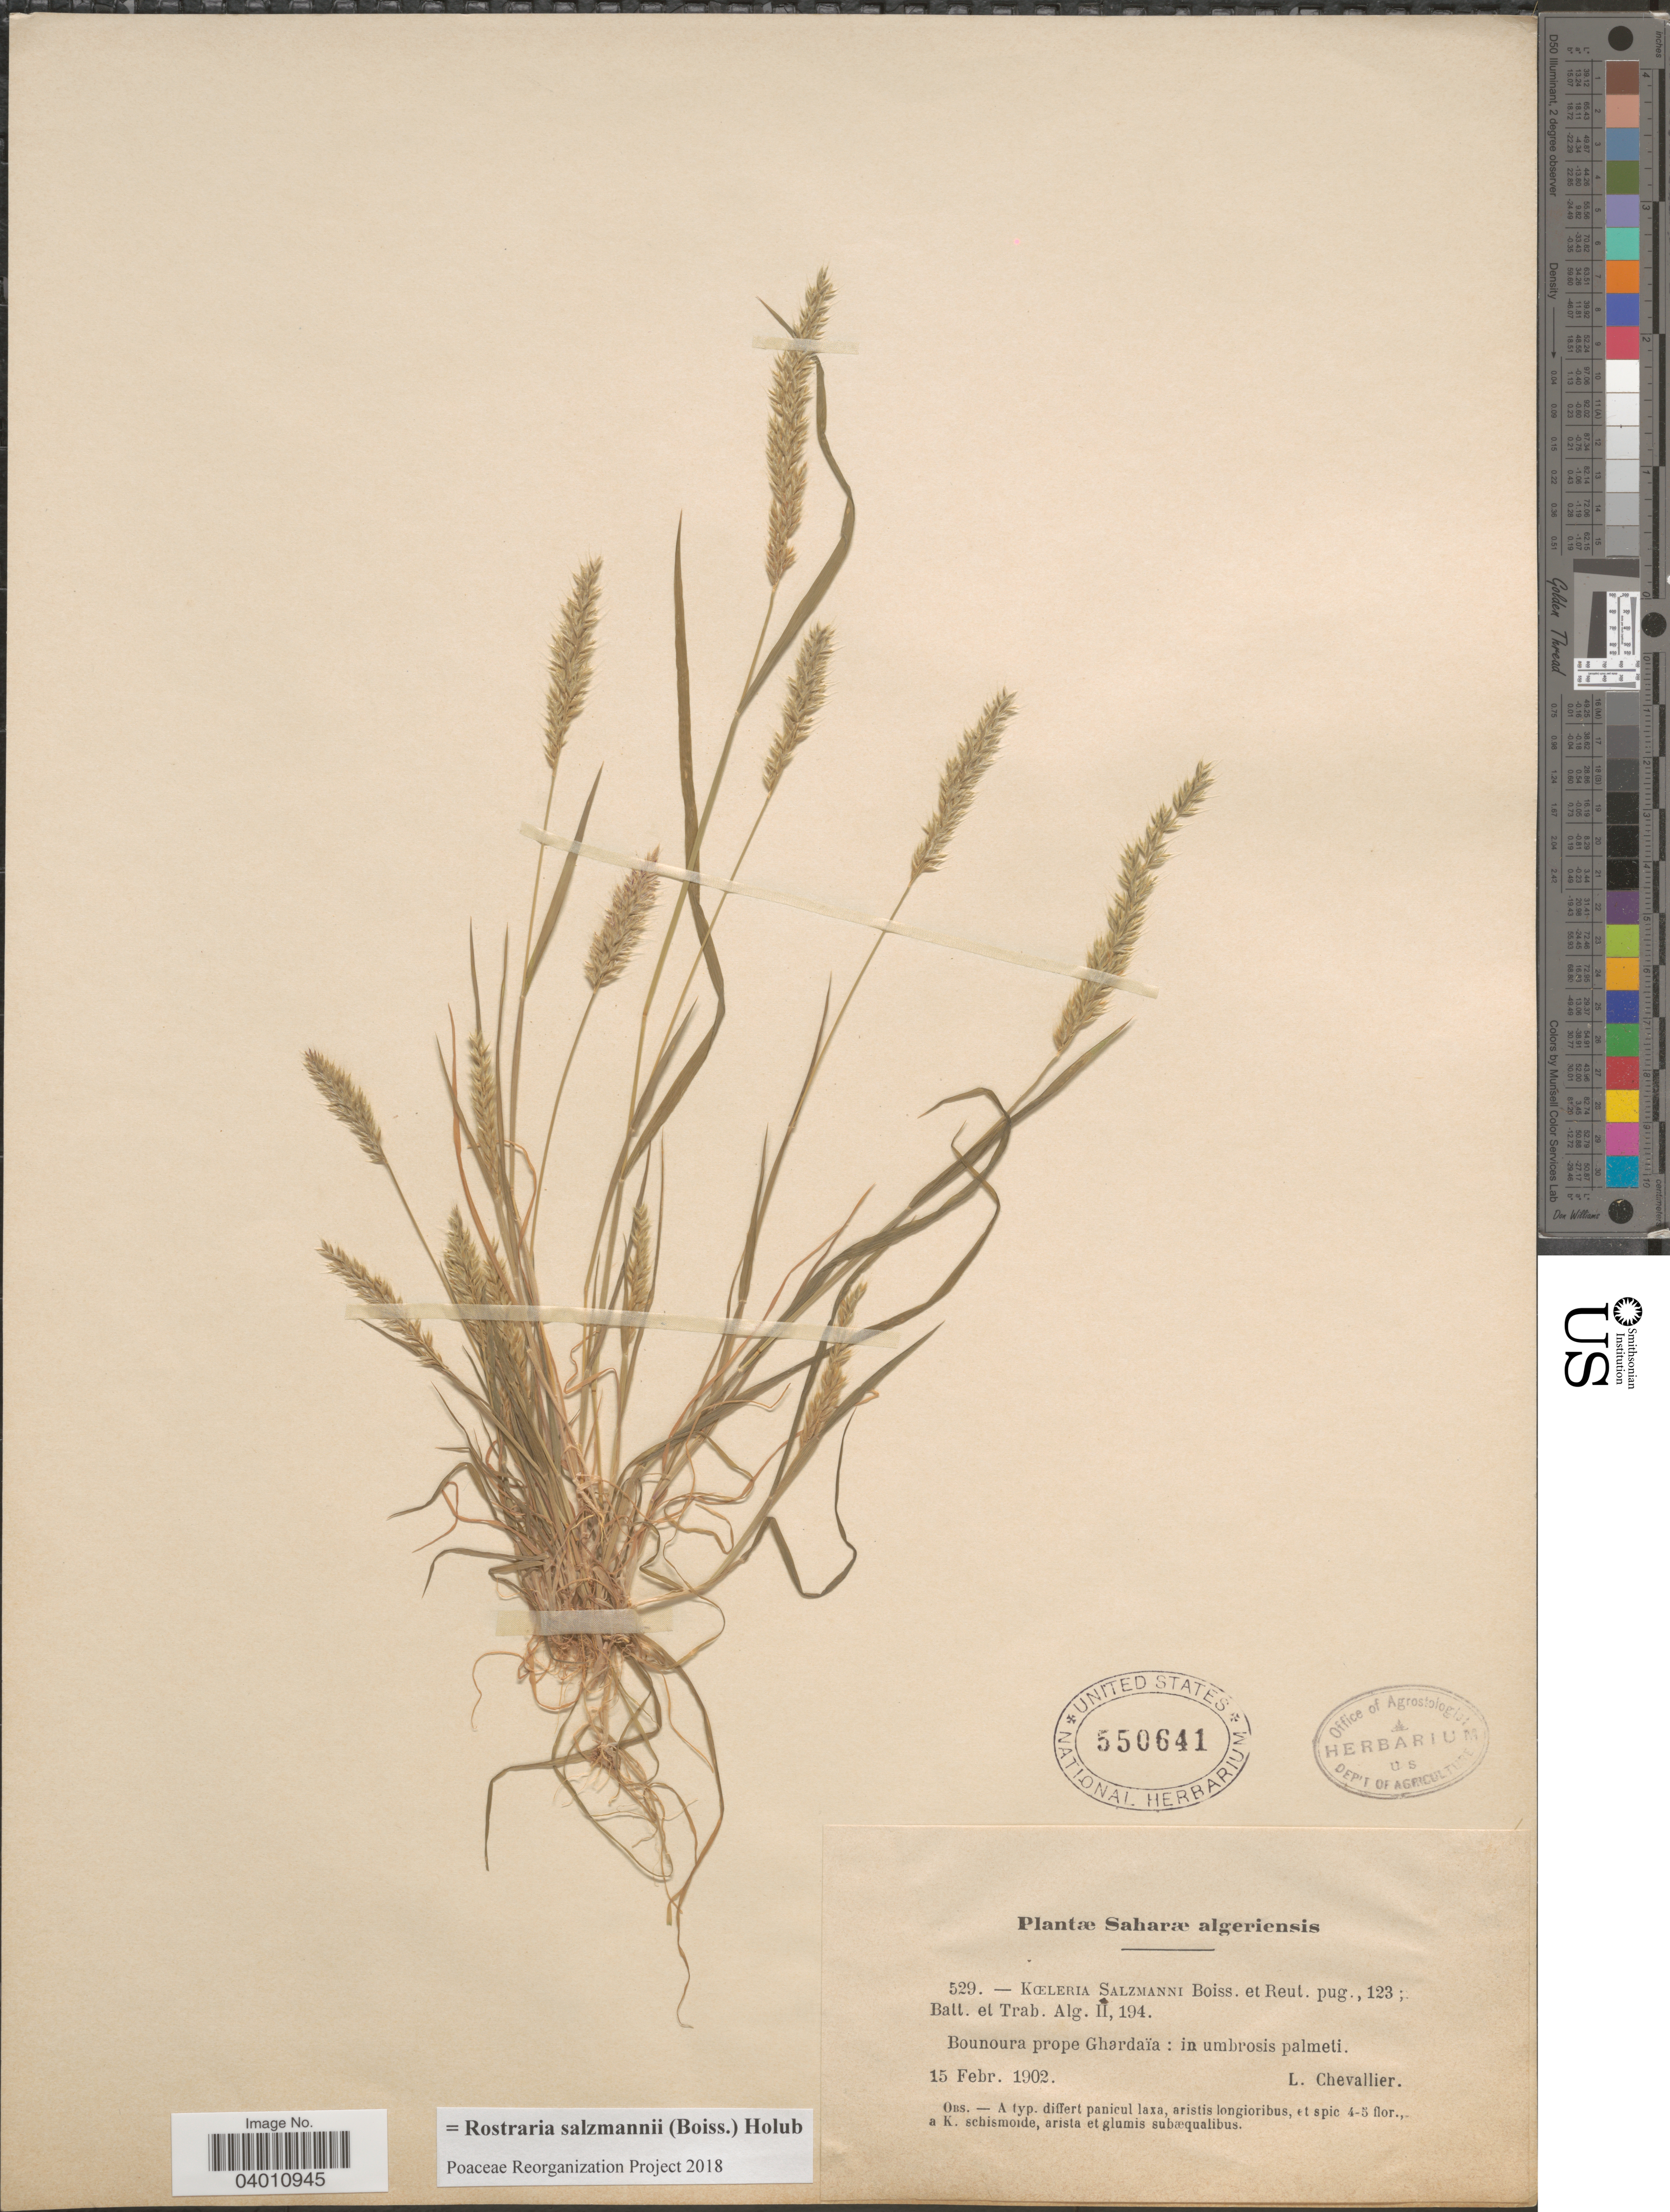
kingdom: Plantae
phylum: Tracheophyta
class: Liliopsida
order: Poales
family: Poaceae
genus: Rostraria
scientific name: Rostraria salzmannii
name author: (Boiss.) Holub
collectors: L. Chevallier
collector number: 529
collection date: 1902-02-15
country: Algeria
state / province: Ghardaïa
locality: Saharæ algeriensis. Bounoura prope Ghardaïa: in umbrosis palmeti.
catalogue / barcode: US 550641